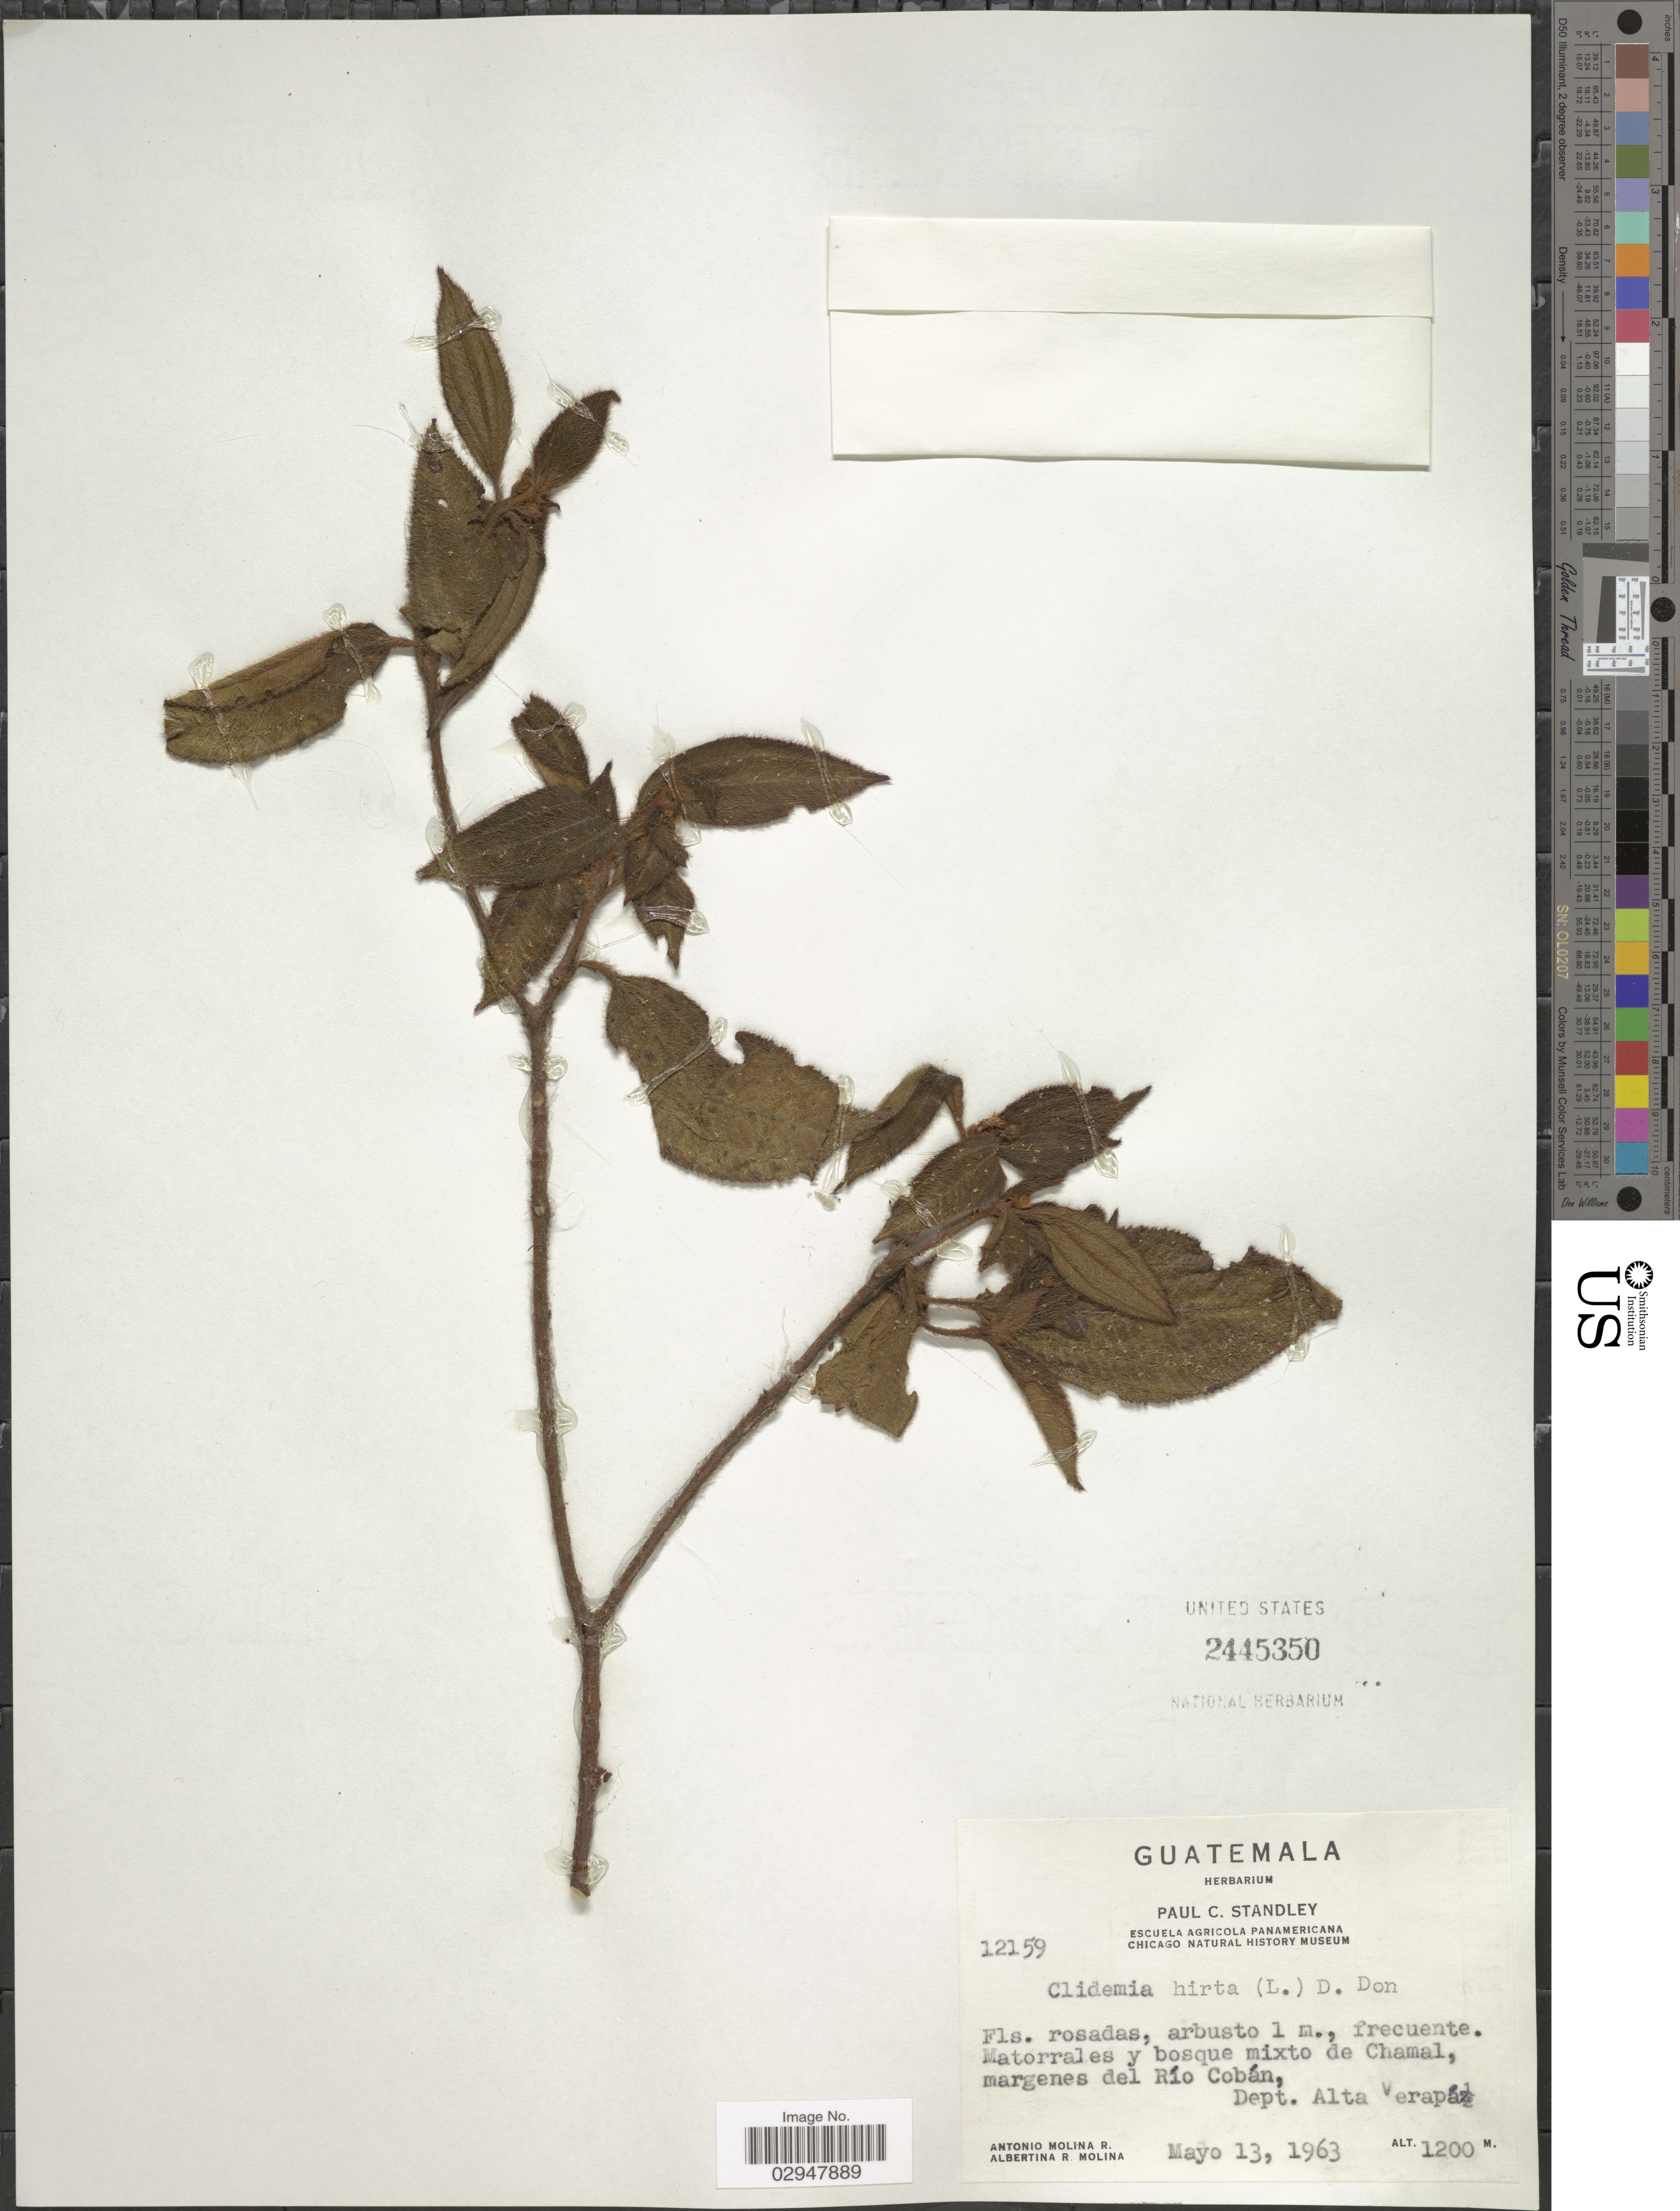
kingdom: Plantae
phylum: Tracheophyta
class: Magnoliopsida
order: Myrtales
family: Melastomataceae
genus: Miconia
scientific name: Miconia hirta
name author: Cogn.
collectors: A. Molina R. & A. R. Molina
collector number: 12159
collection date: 1963-05-13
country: Guatemala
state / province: Alta Verapaz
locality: Matorrales y bosque mixto de Chamal, margenes del Río Coban, Dept. Alta Verapáz.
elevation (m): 1200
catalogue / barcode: US 2445350